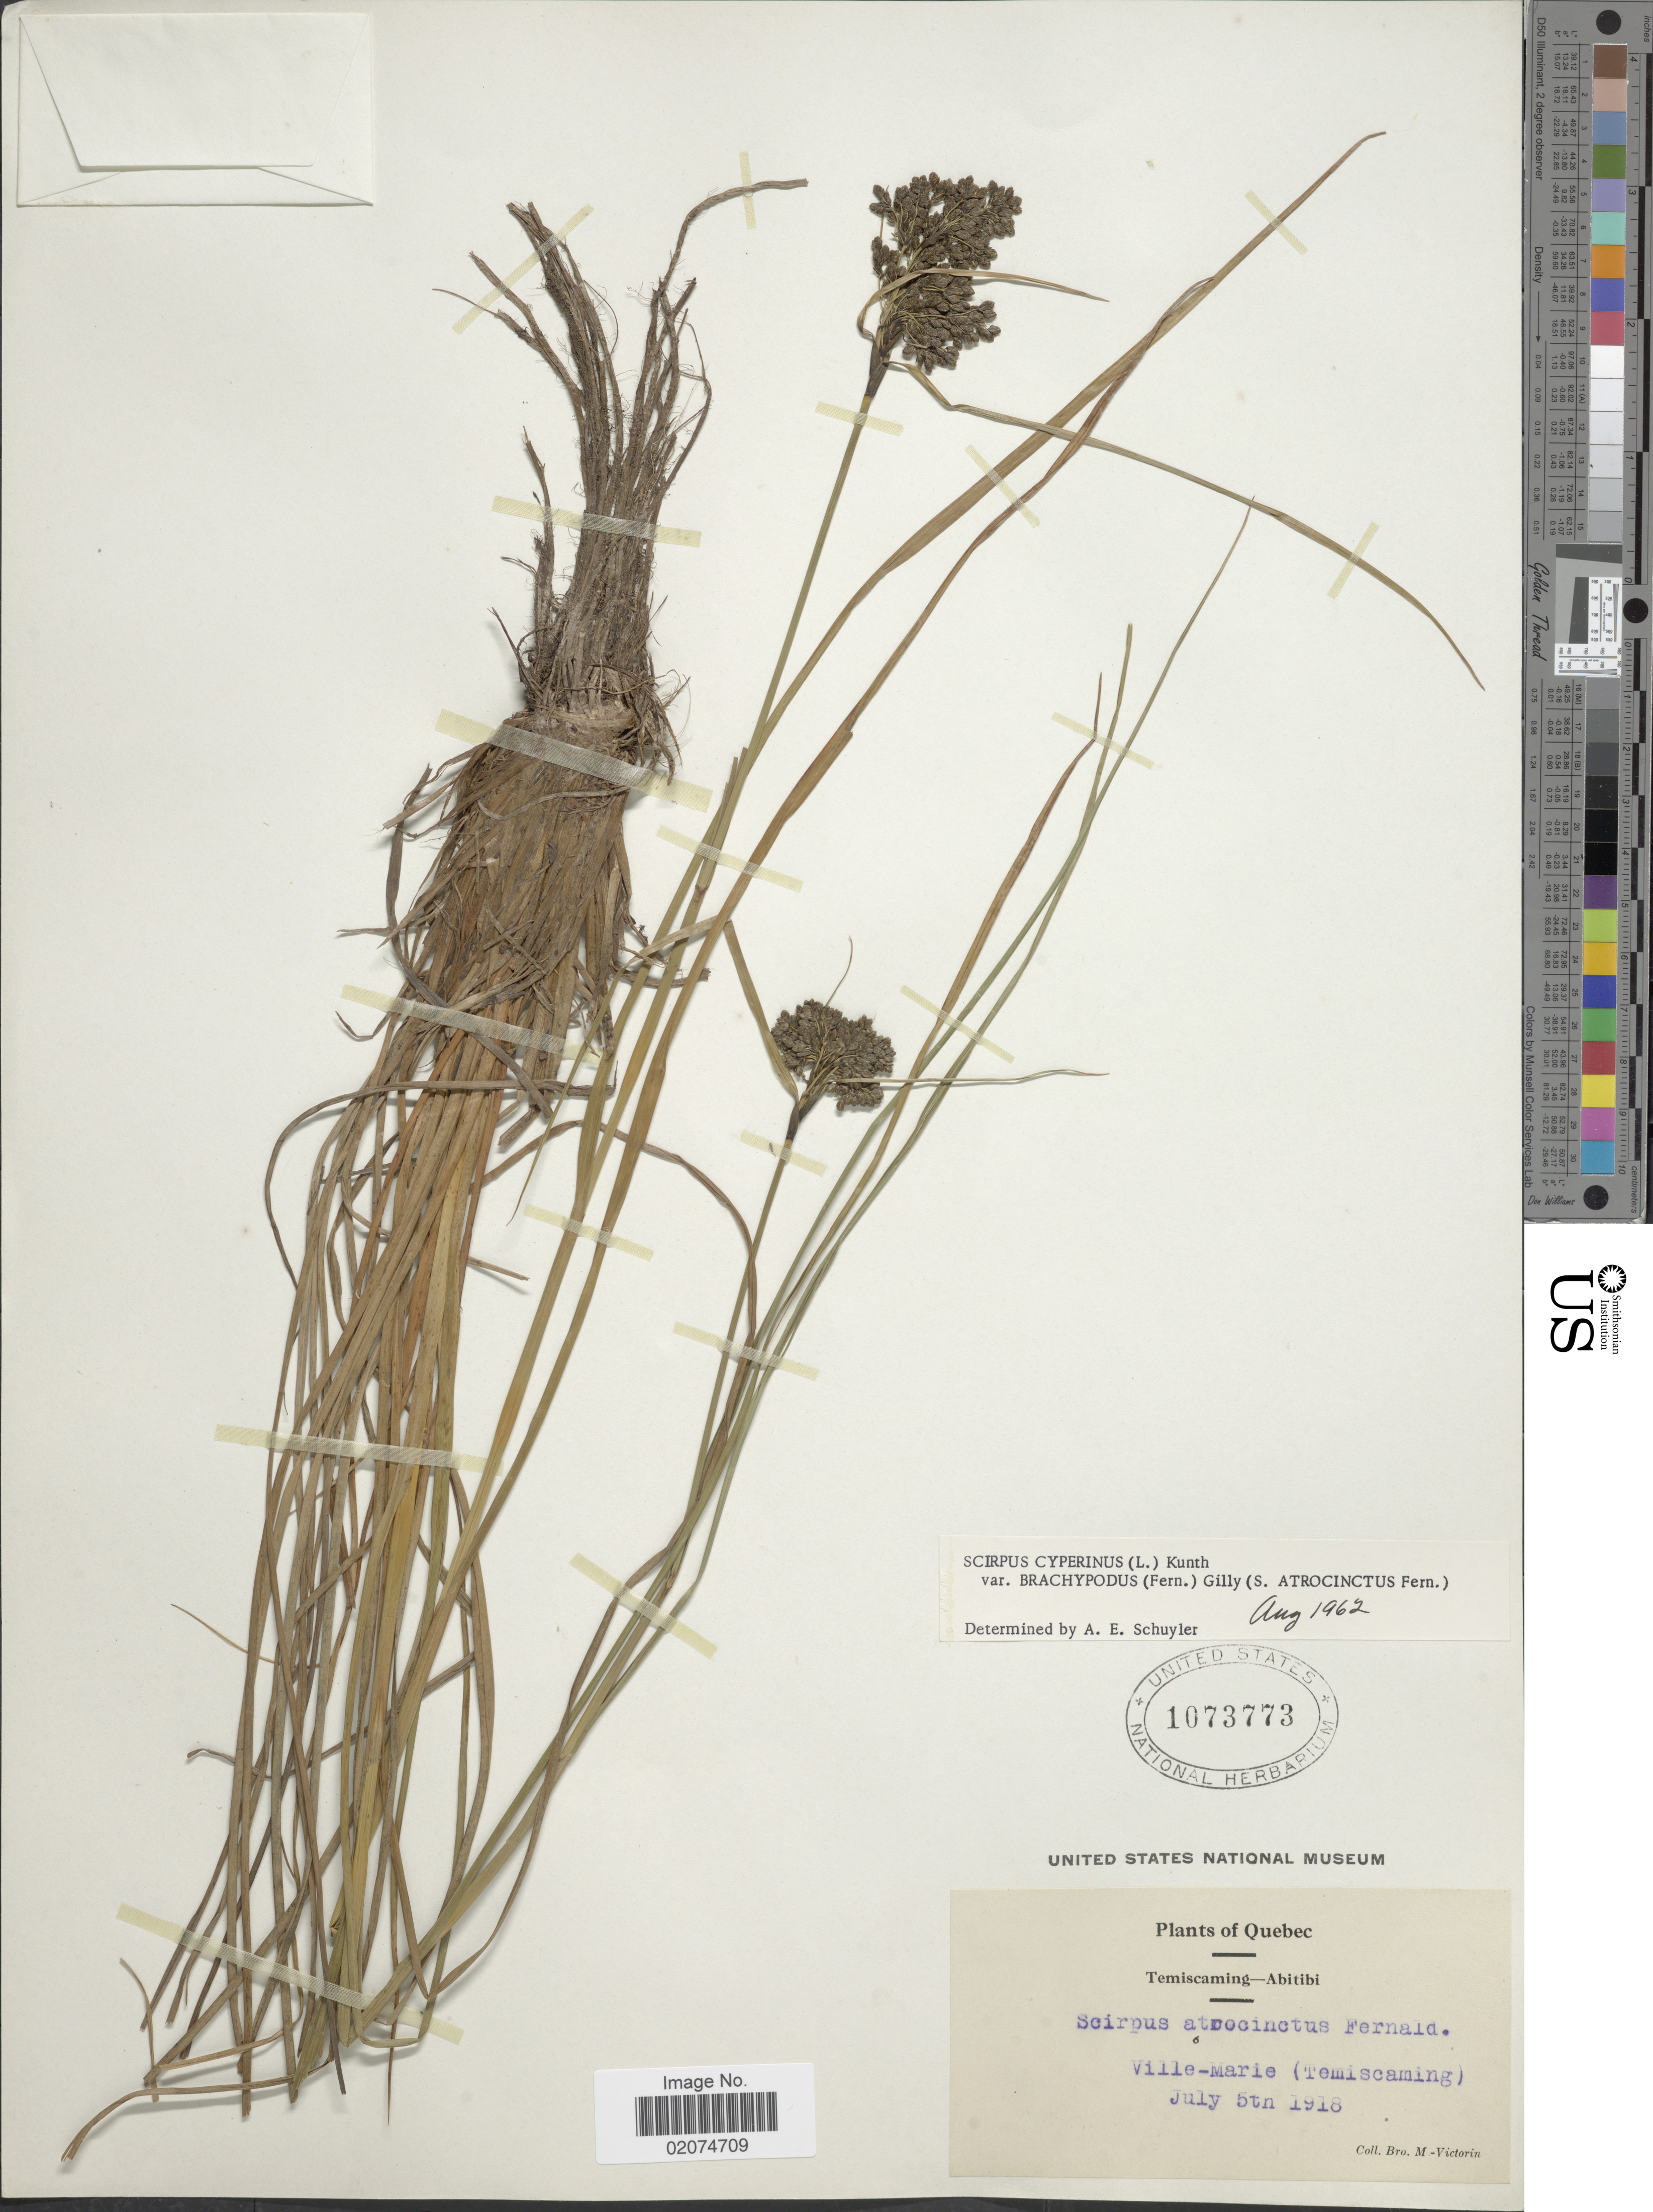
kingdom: Plantae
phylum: Tracheophyta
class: Liliopsida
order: Poales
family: Cyperaceae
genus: Scirpus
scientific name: Scirpus atrocinctus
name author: Fernald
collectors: Fr. Marie-Victorin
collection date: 1918-07-05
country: Canada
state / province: Quebec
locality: Ville -Marie (Temiscaming), Abitibi.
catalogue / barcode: US 1073773